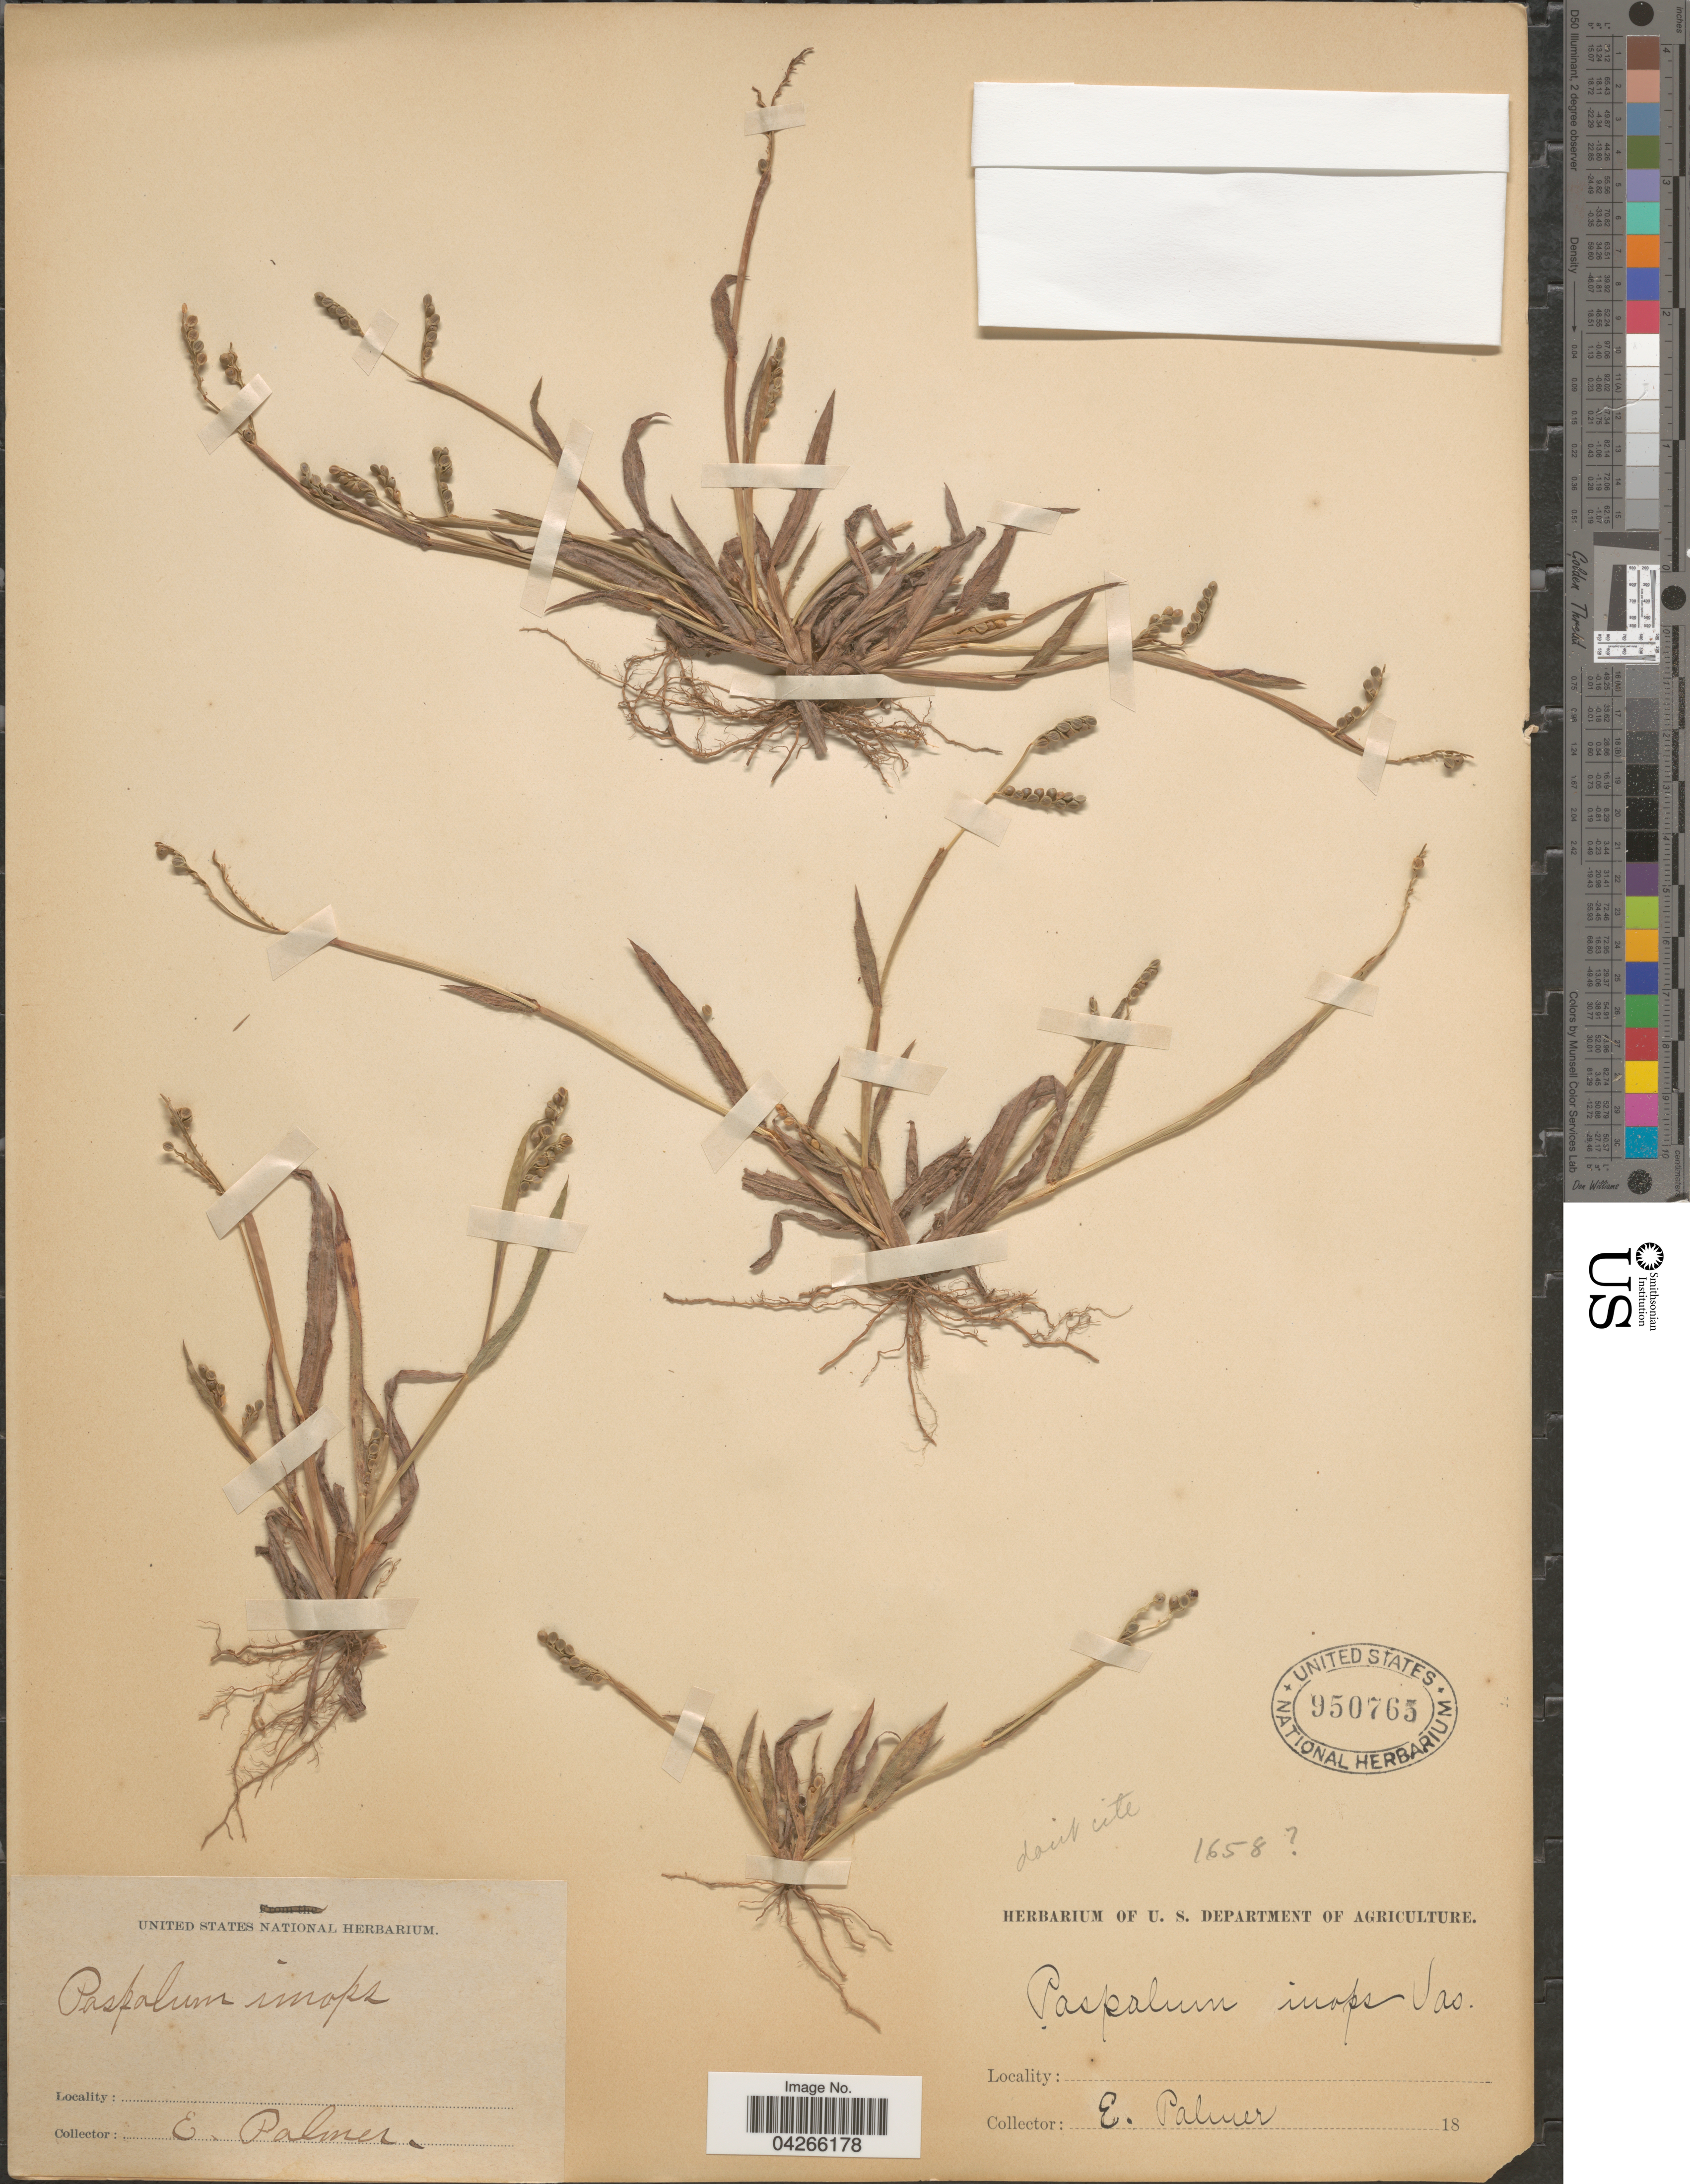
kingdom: Plantae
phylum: Tracheophyta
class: Liliopsida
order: Poales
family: Poaceae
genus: Paspalum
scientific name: Paspalum convexum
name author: Humb. & Bonpl. ex Flüggé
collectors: E. Palmer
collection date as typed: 18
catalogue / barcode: US 950765